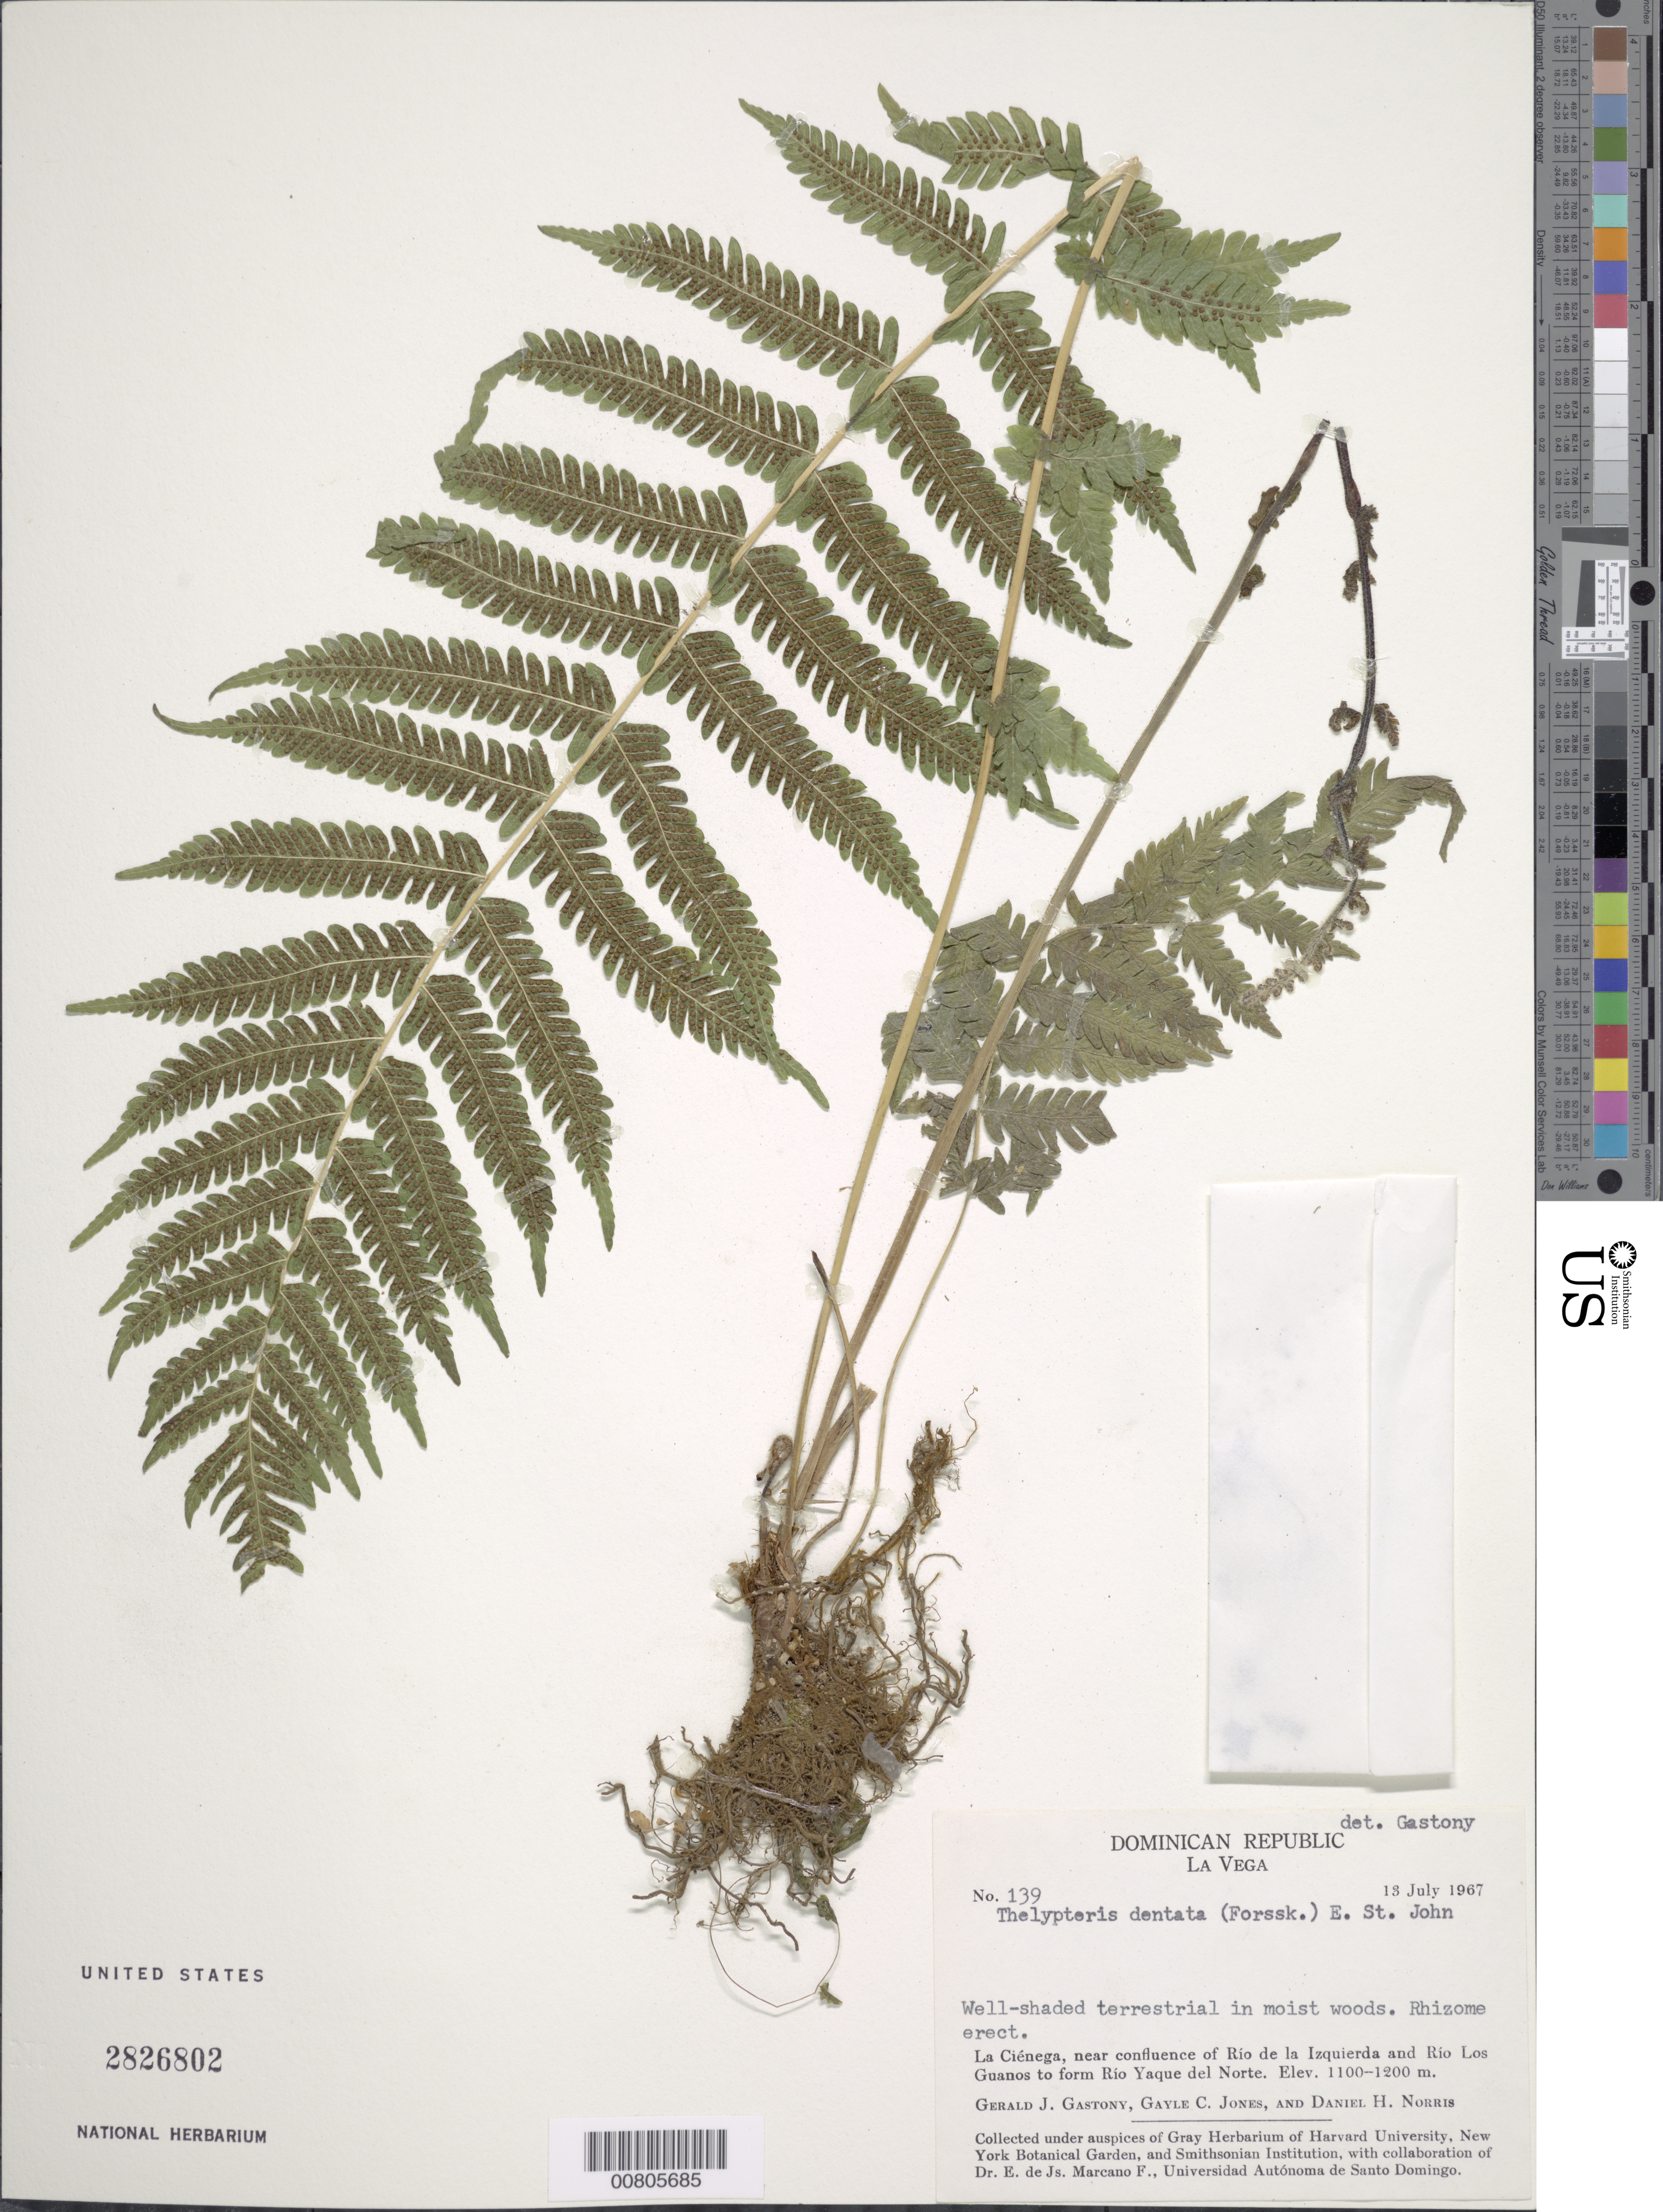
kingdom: Plantae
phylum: Tracheophyta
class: Polypodiopsida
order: Polypodiales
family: Thelypteridaceae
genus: Christella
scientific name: Christella dentata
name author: (Forssk.) Brownsey & Jermy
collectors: G. Gastony, G. C. Jones & D. H. Norris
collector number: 139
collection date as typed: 13 Jul 1967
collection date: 1967-07-13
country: Dominican Republic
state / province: La Vega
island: Hispaniola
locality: La Ciénega, near confluence of Río de la Izquierda and Río Los Guanos to form Río Yaque del Norte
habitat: Well-shaded terrestrial in moist woods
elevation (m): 1100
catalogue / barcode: US 2826802